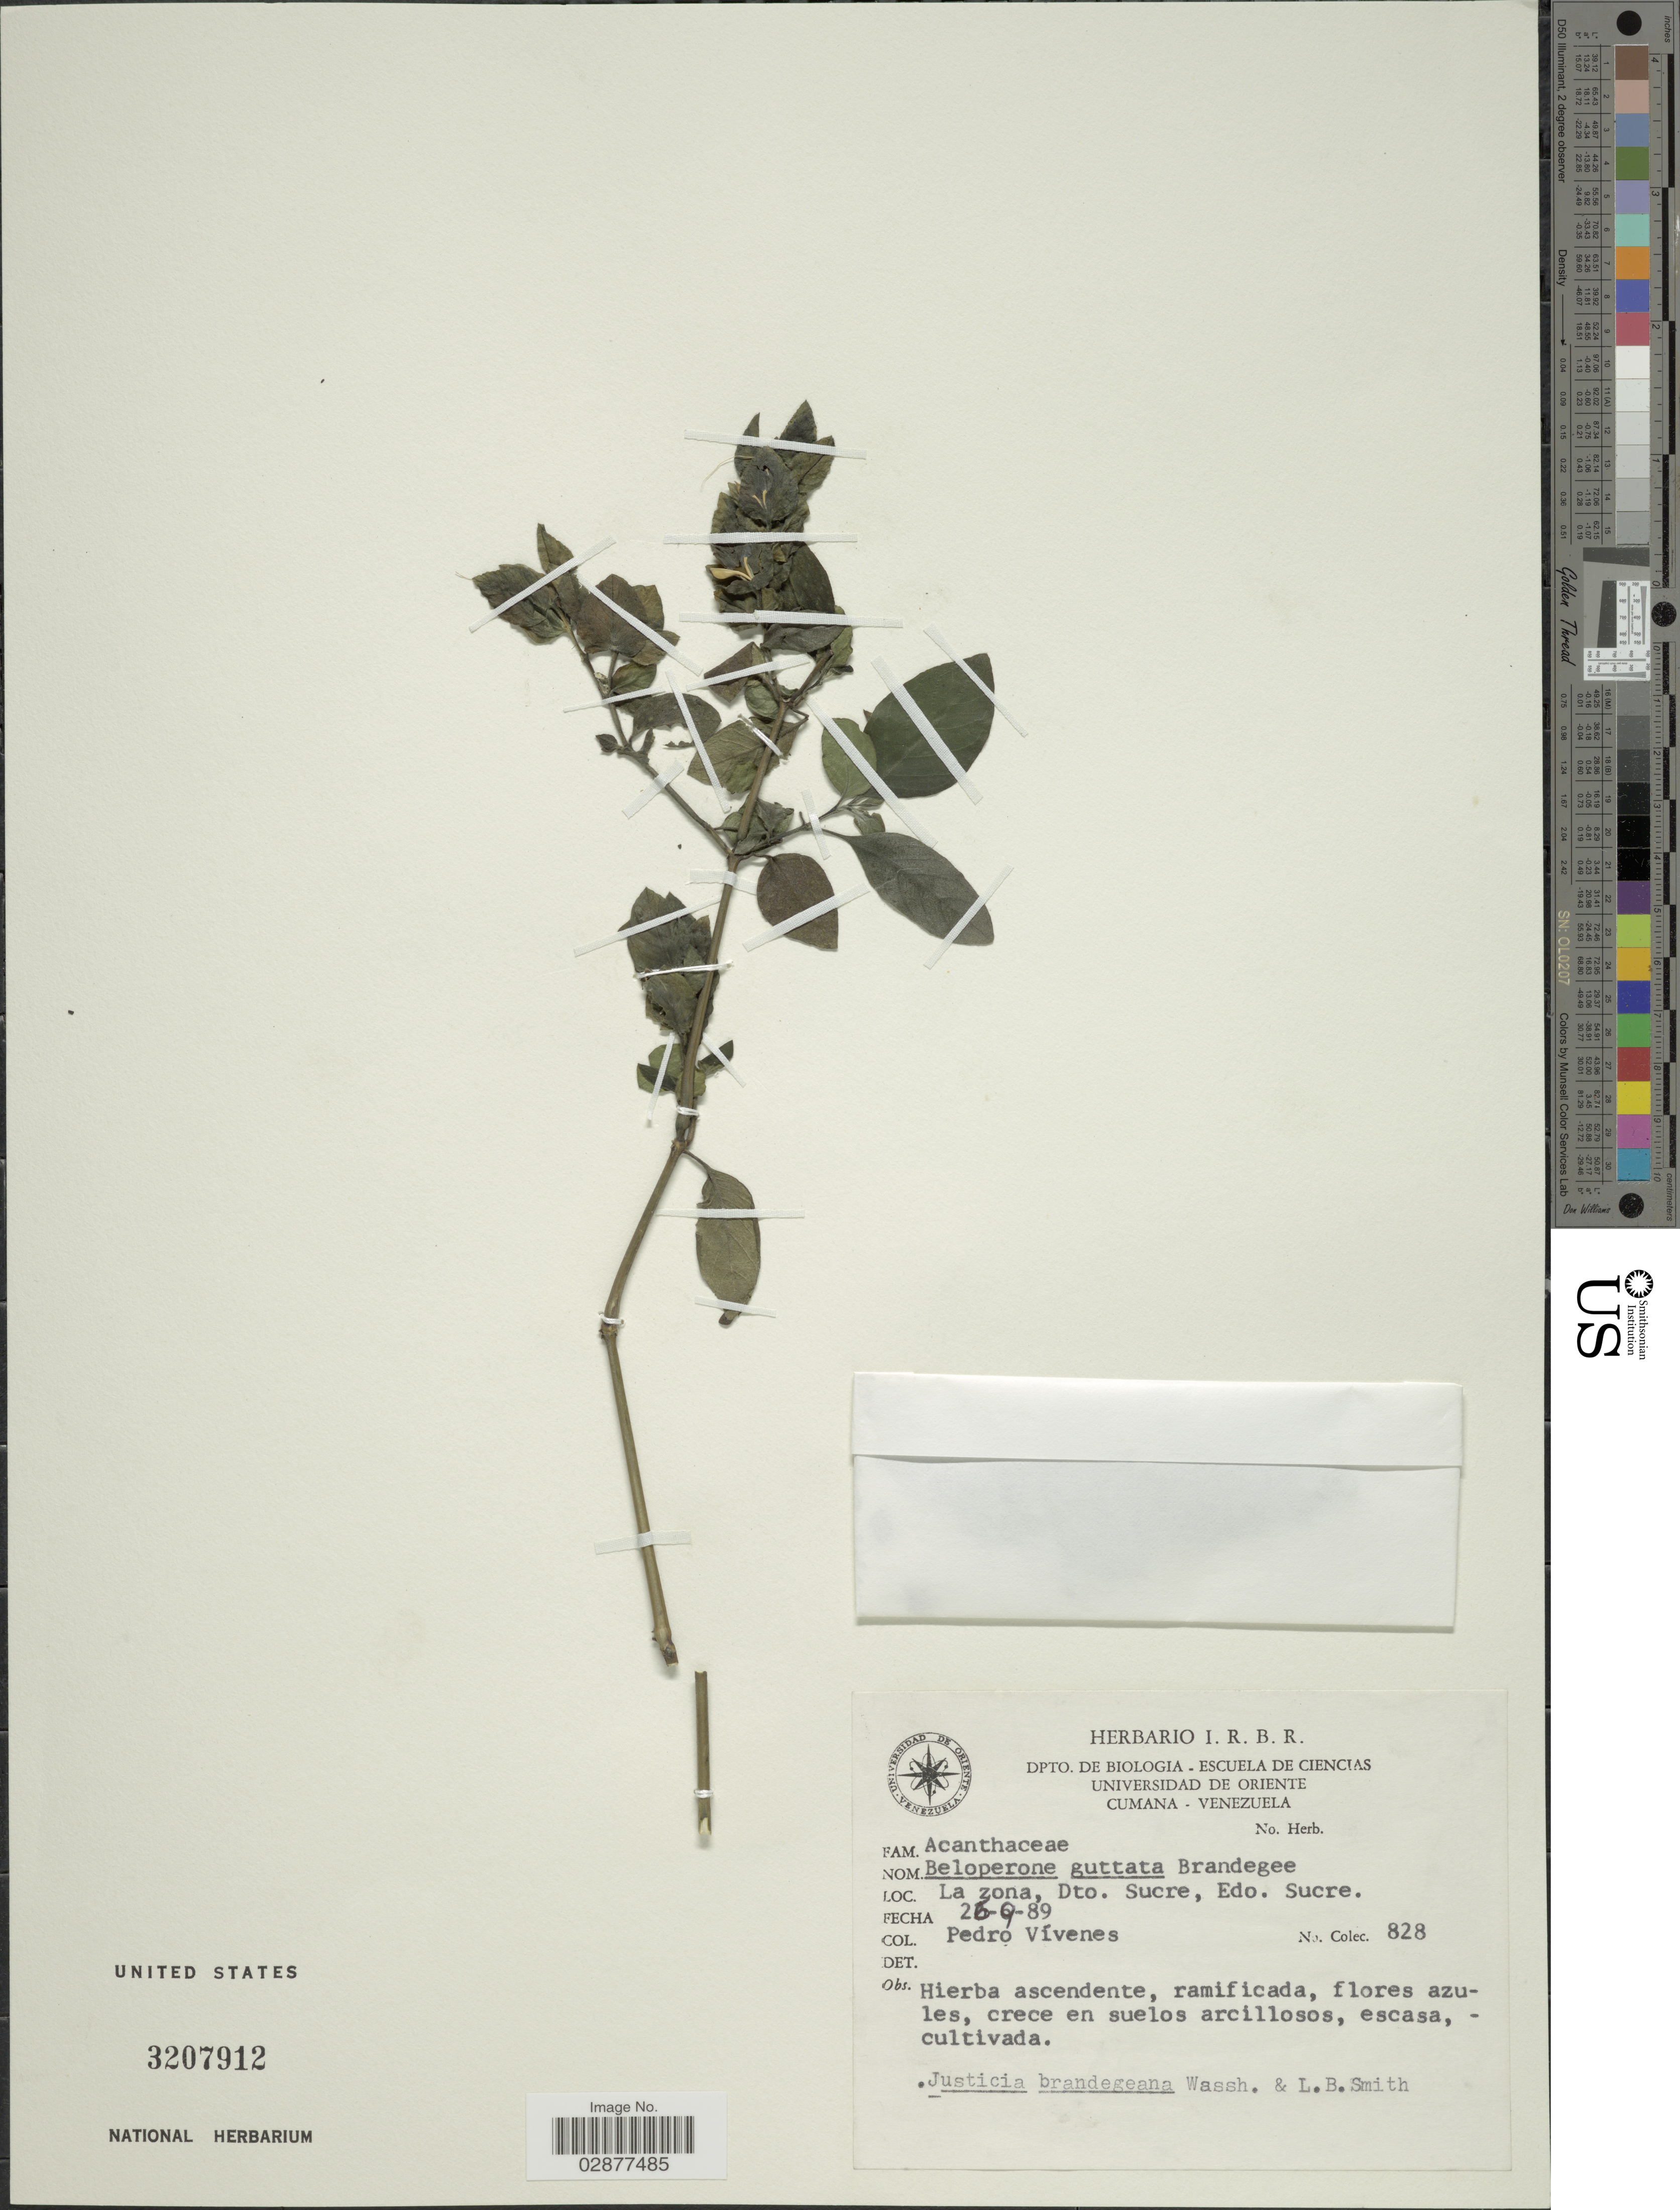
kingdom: Plantae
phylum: Tracheophyta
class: Magnoliopsida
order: Lamiales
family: Acanthaceae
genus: Justicia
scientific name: Justicia brandegeana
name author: Wassh. & L.B. Sm.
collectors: P. Vivenes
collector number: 828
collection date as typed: Transcribed d/m/y: 26/9/89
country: Venezuela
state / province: Sucre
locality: La zona, Dto. Sucre, Edo. Sucre.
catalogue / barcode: US 3207912